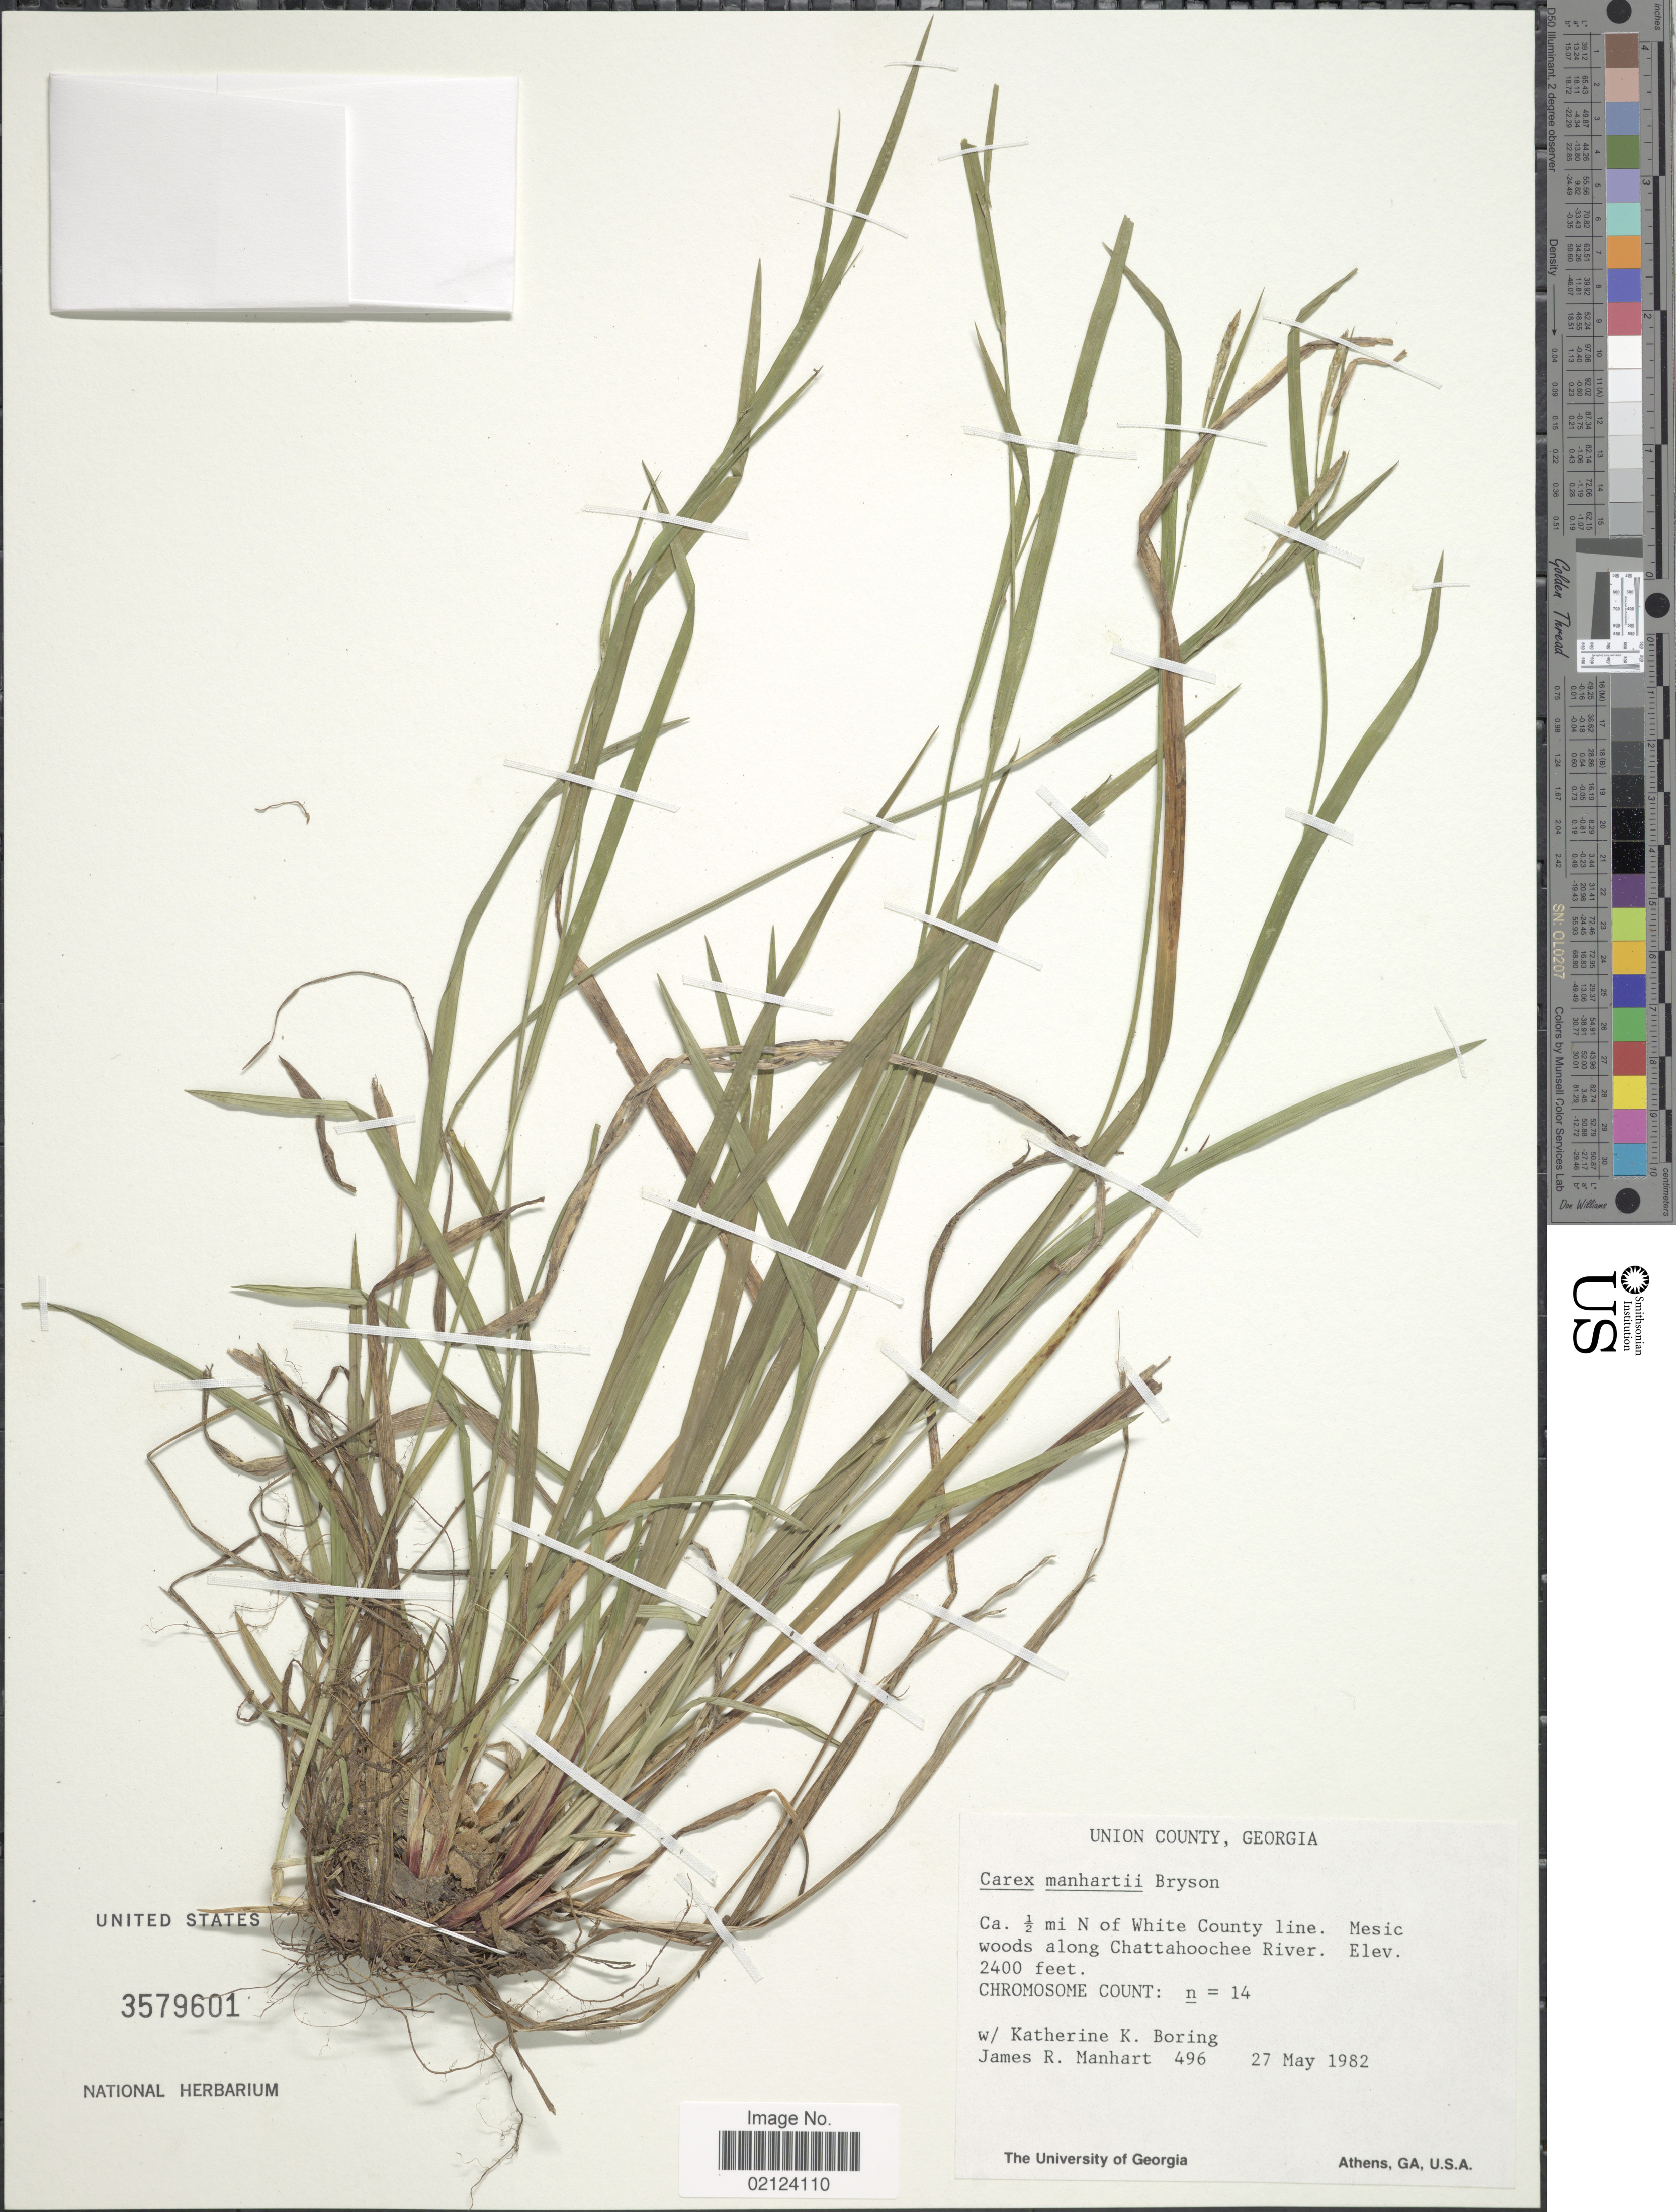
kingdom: Plantae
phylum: Tracheophyta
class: Liliopsida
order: Poales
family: Cyperaceae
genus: Carex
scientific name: Carex manhartii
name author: Bryson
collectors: K. Boring & J. Manhart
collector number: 196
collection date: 1982-05-27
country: United States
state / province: Georgia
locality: Towns County, Ca. ½ mi N of White County line. Mesic woods along Chattahoochee River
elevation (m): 732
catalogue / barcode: US 3579601